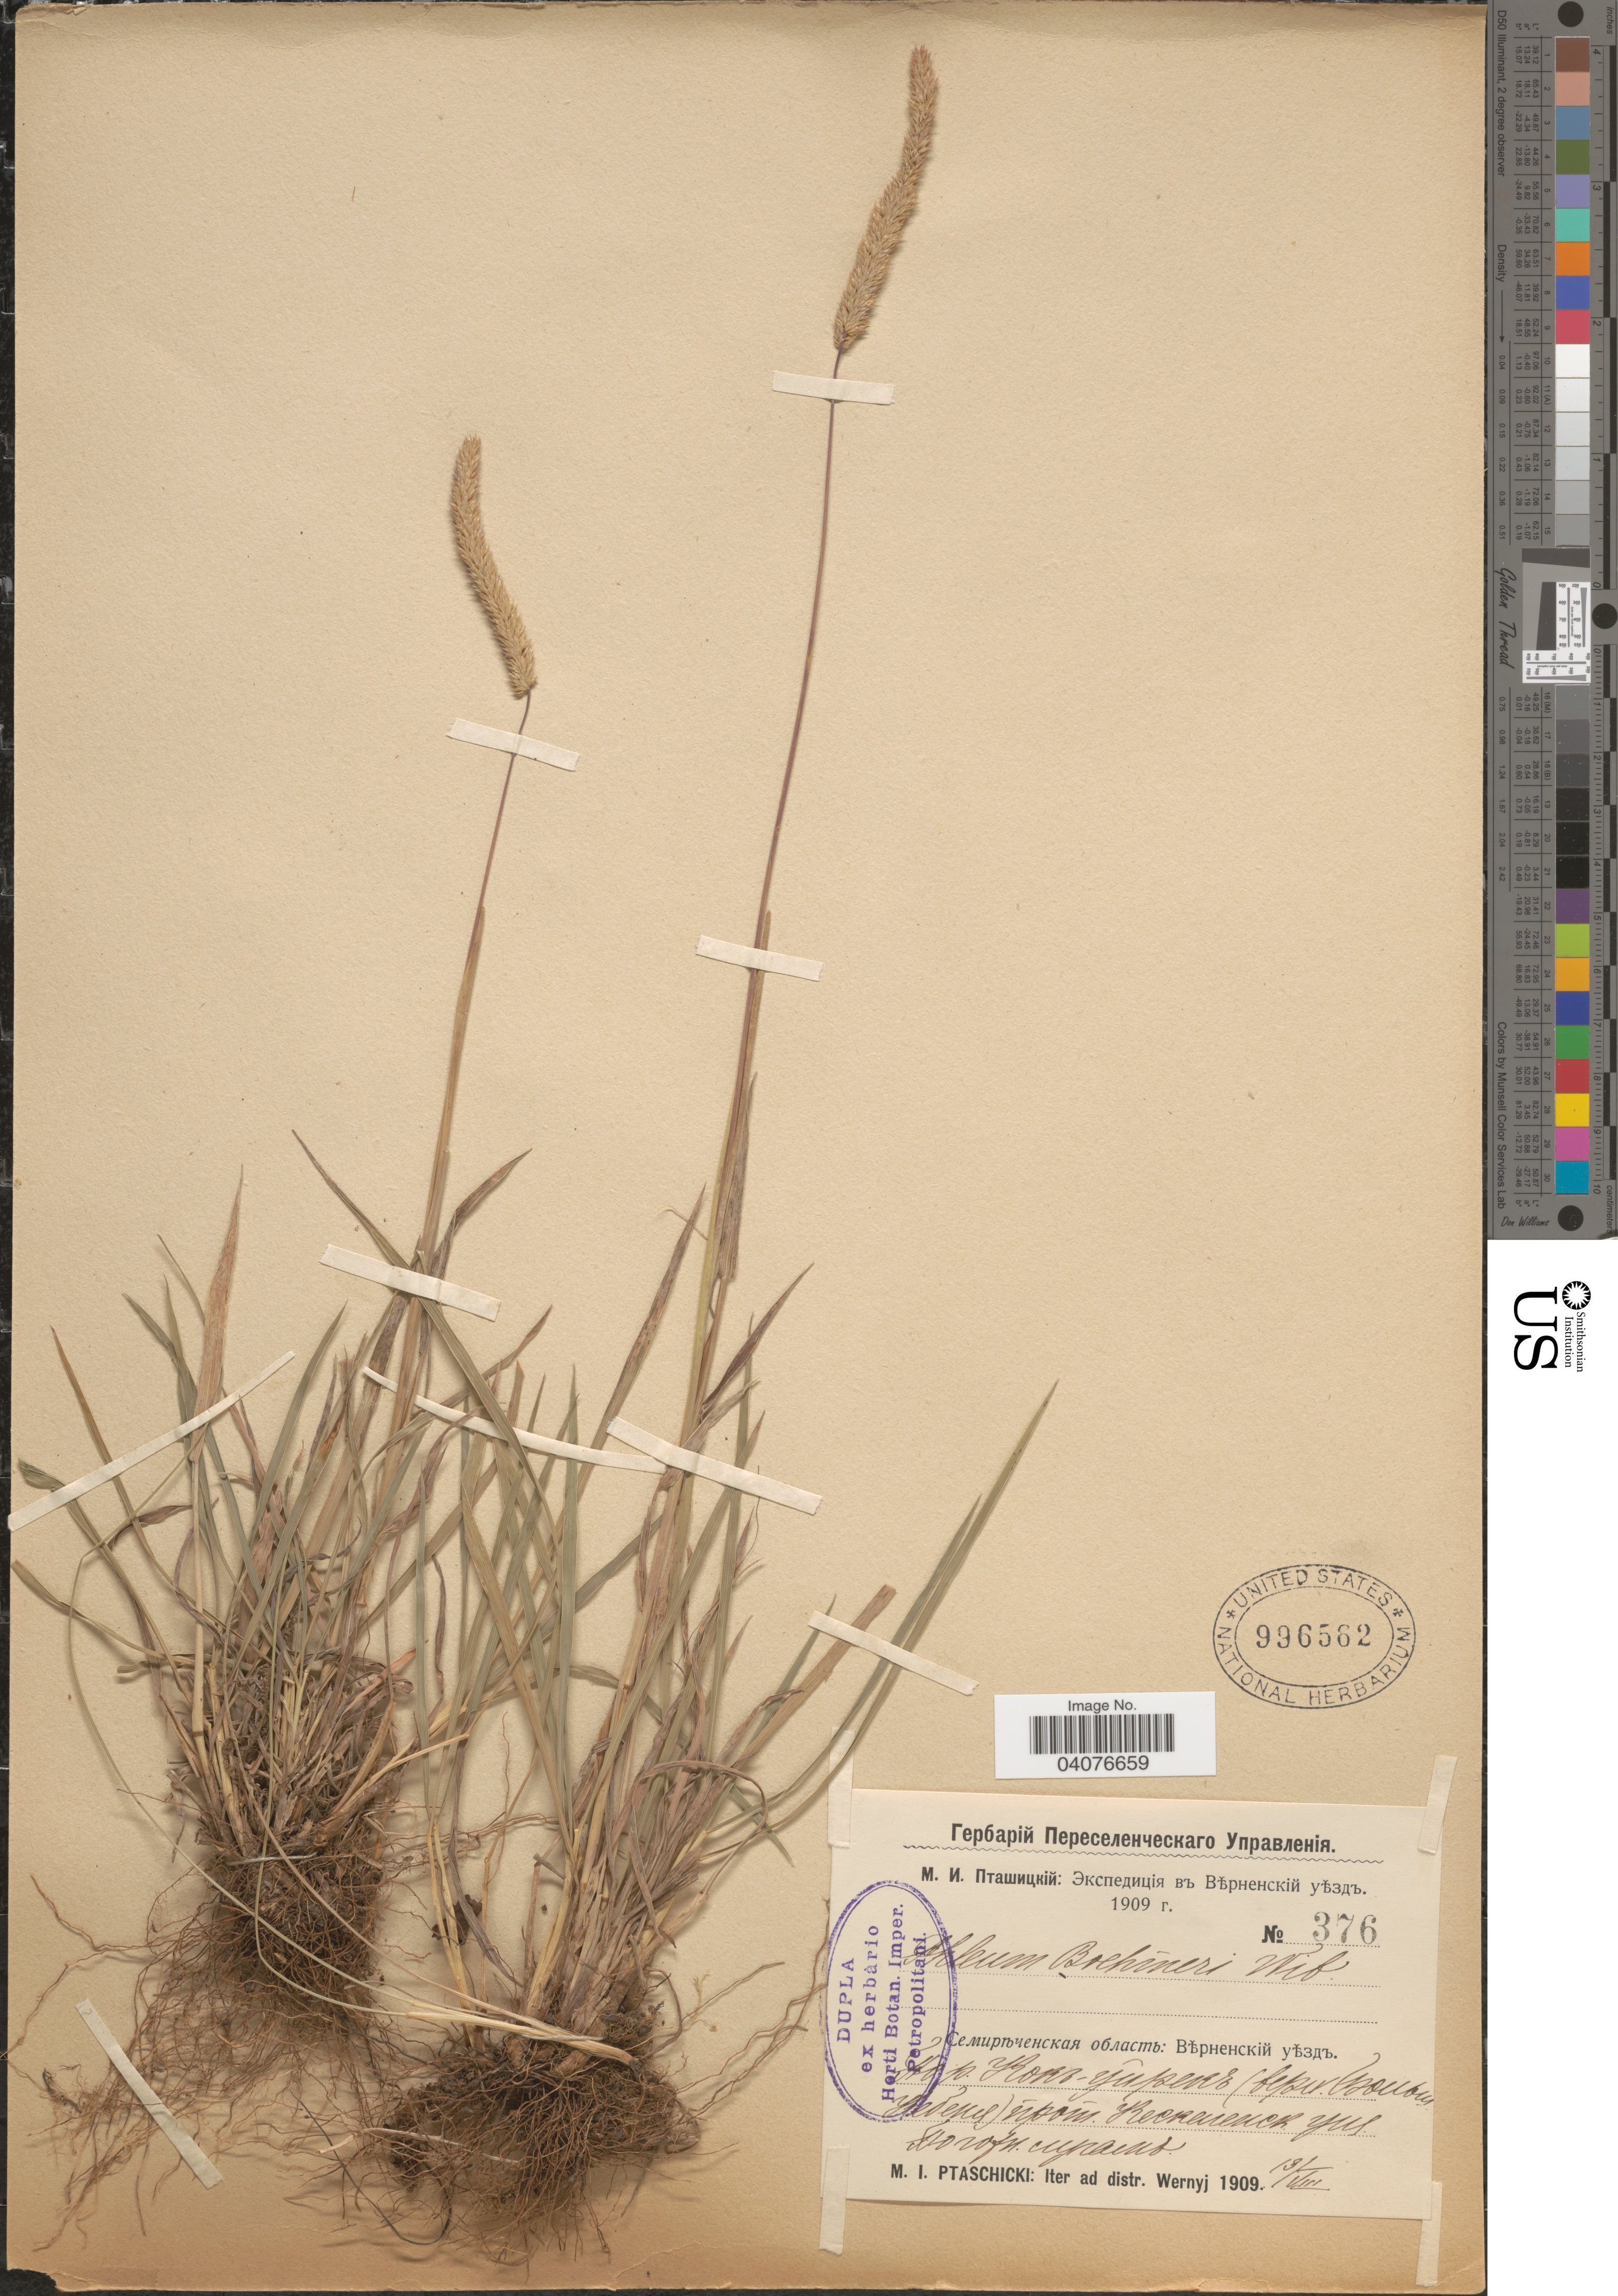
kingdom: Plantae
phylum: Tracheophyta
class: Liliopsida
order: Poales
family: Poaceae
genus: Phleum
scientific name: Phleum phleoides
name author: (L.) H. Karst.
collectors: M. Ptaschicki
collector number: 376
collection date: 1909-08-13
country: Kazakhstan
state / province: Almaty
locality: Iter ad distr. Wernyj. Qaskeleng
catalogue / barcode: US 996582